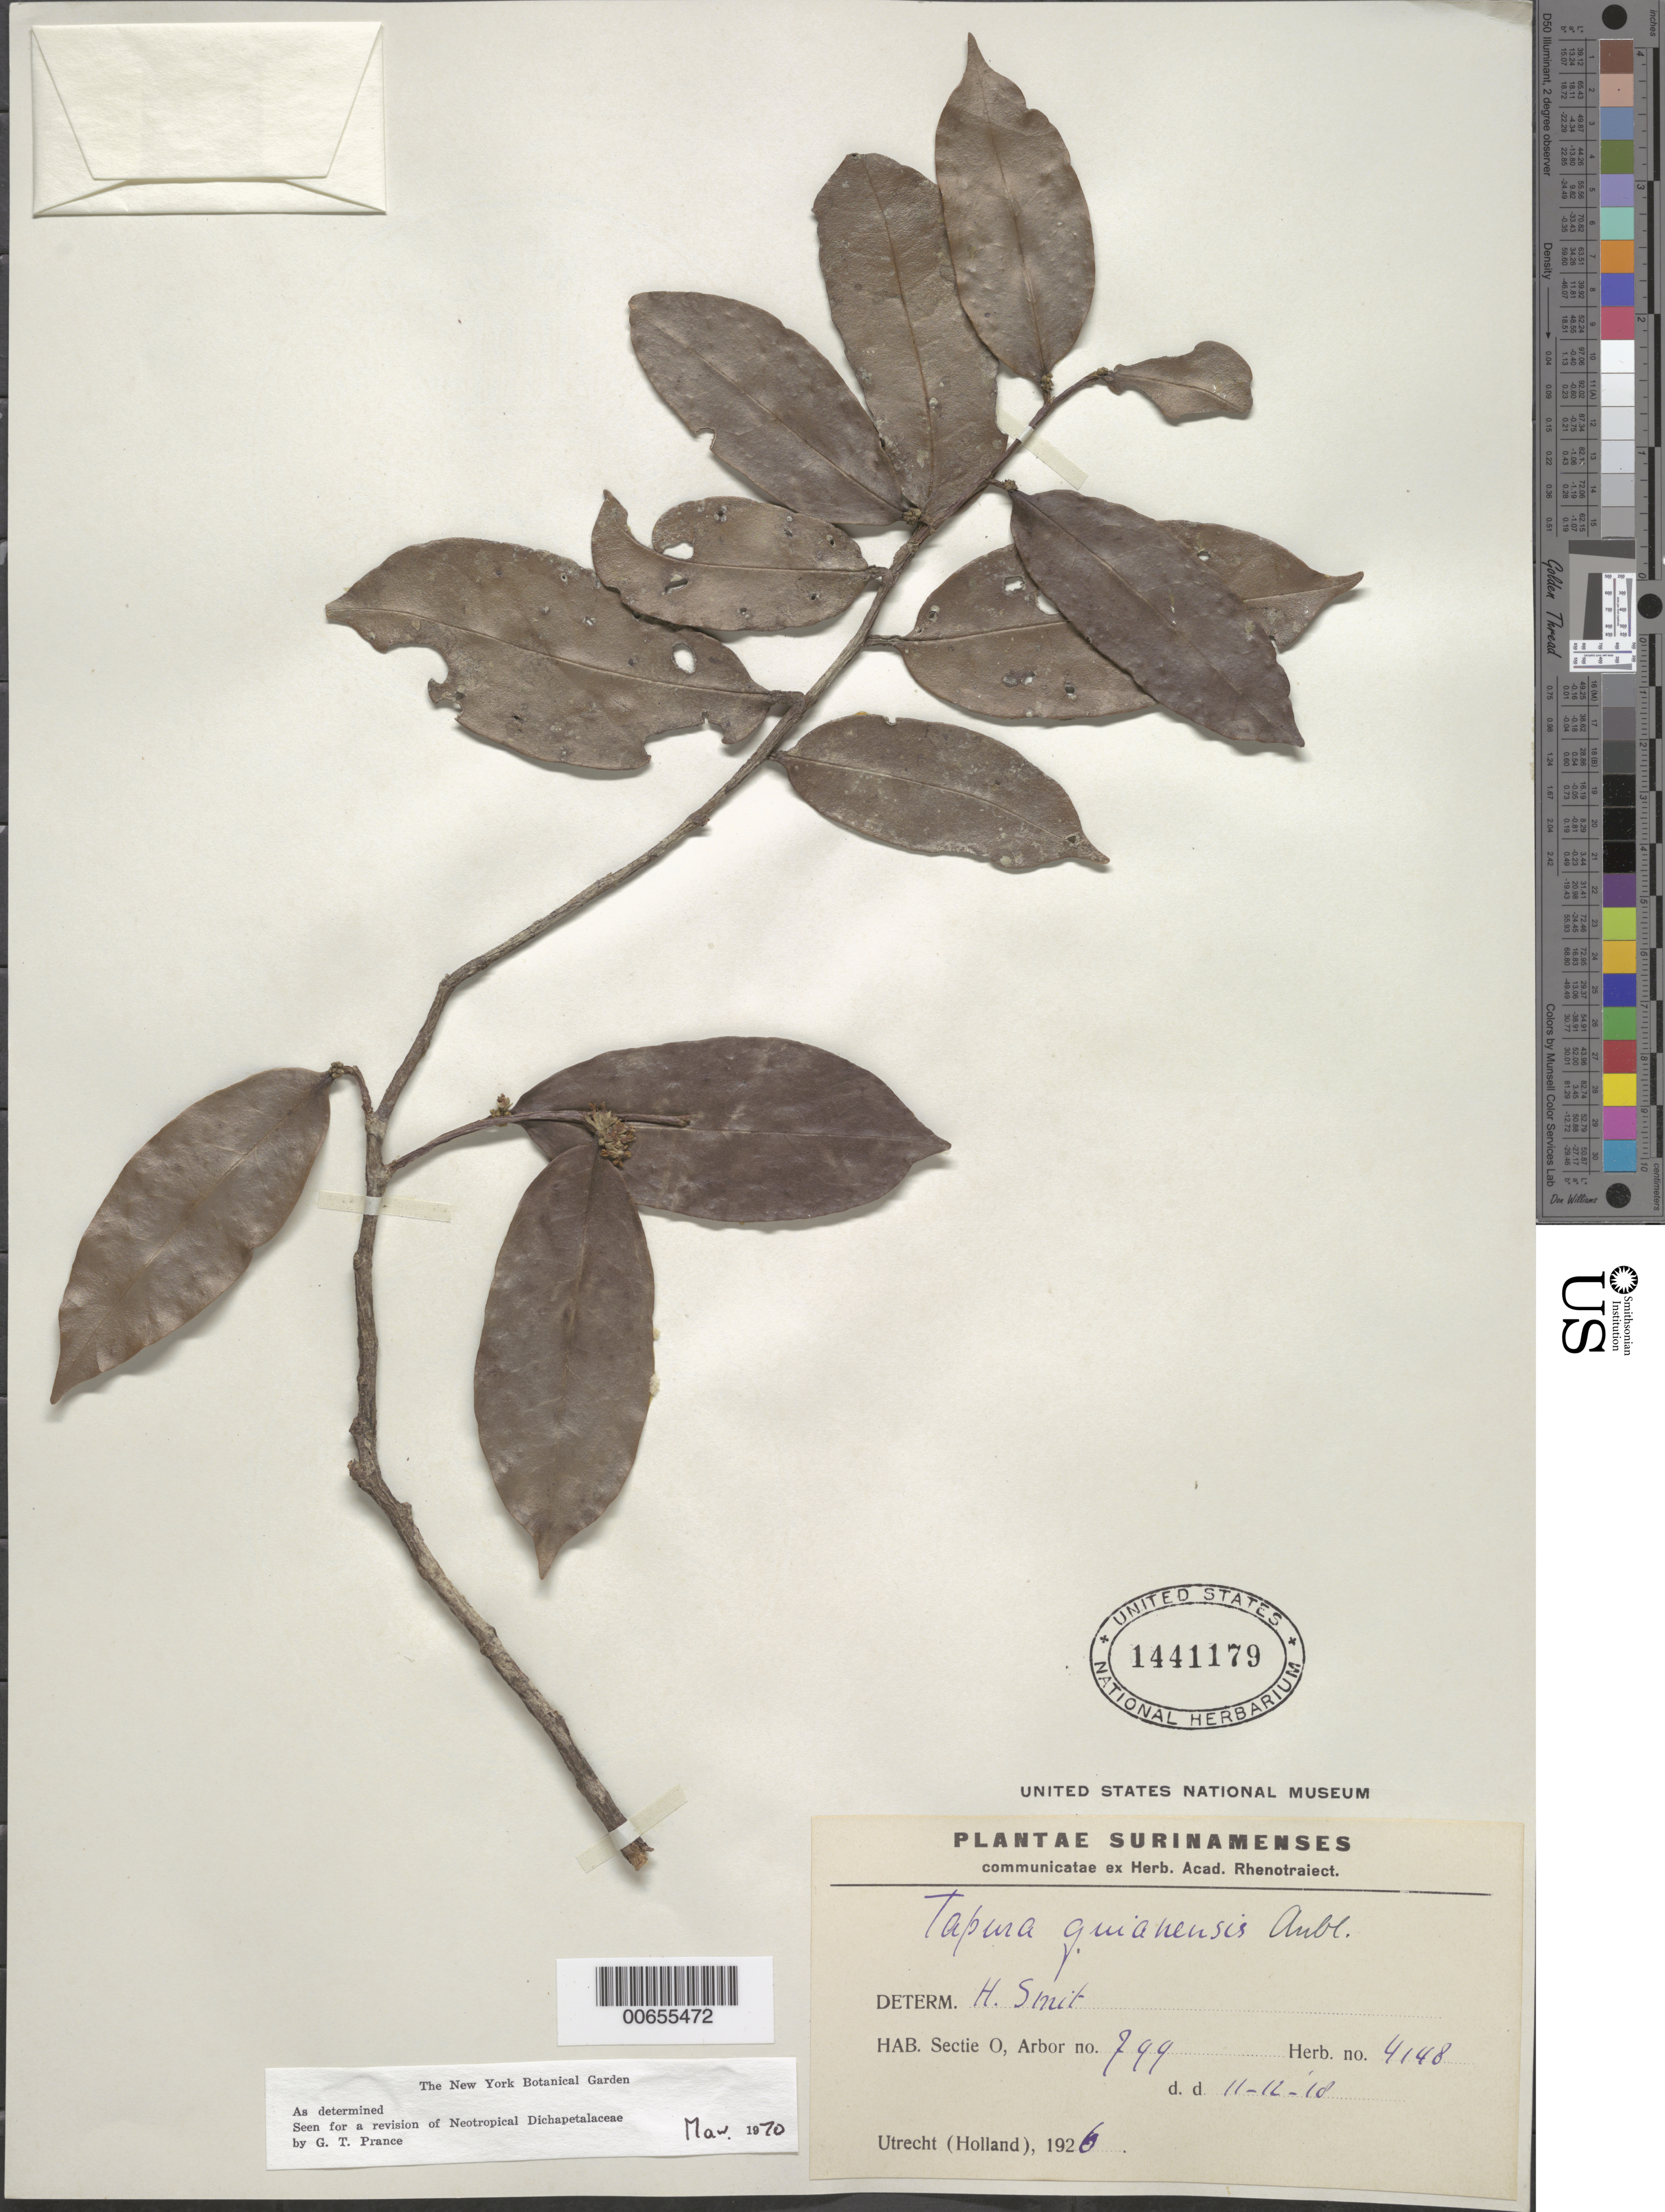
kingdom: Plantae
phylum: Tracheophyta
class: Magnoliopsida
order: Malpighiales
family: Dichapetalaceae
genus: Tapura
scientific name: Tapura guianensis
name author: Aubl.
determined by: Prance, G. T.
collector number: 4148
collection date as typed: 11-Dec-18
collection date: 1918-12-11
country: Suriname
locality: Sectie O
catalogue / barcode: US 1441179